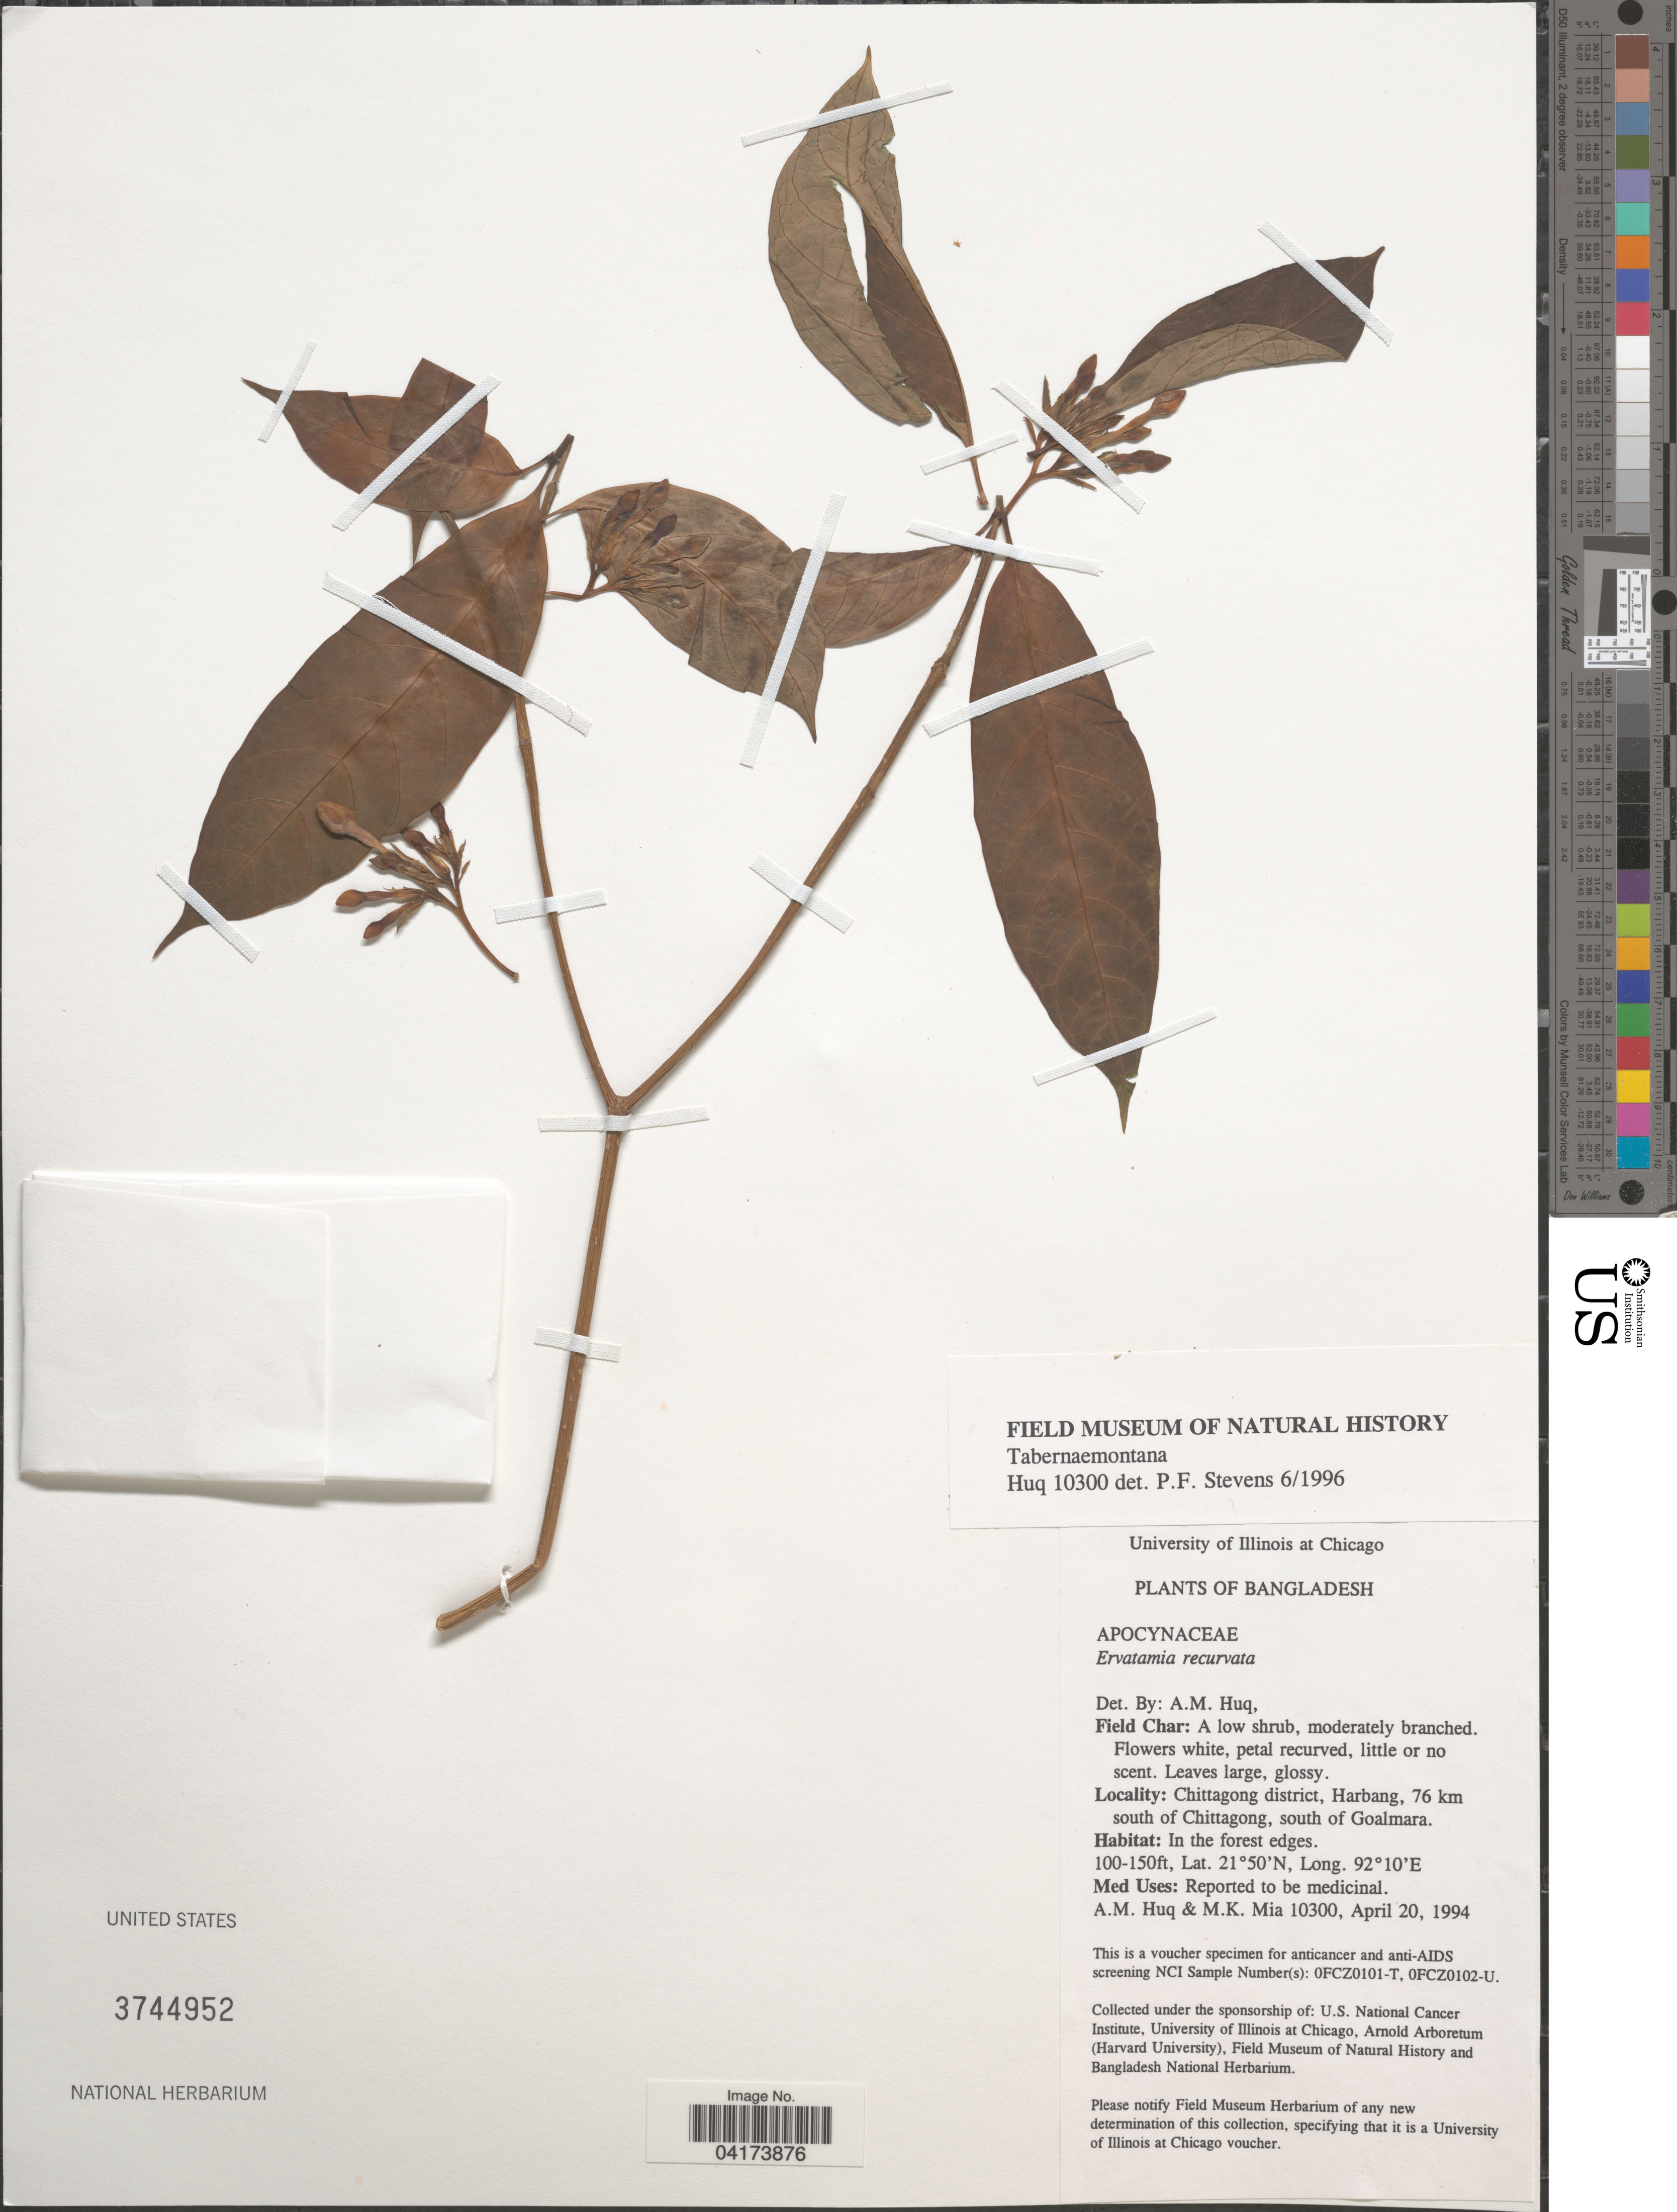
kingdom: Plantae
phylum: Tracheophyta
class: Magnoliopsida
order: Gentianales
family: Apocynaceae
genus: Ervatamia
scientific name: Ervatamia recurva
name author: Lace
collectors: A. M. Huq & M. Mia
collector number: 10300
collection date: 1994-04-20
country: Bangladesh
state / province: Chittagong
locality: Chittagong district, Harbang, 76 km south of Chittagong, south of Goalmara.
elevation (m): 30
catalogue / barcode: US 3744952